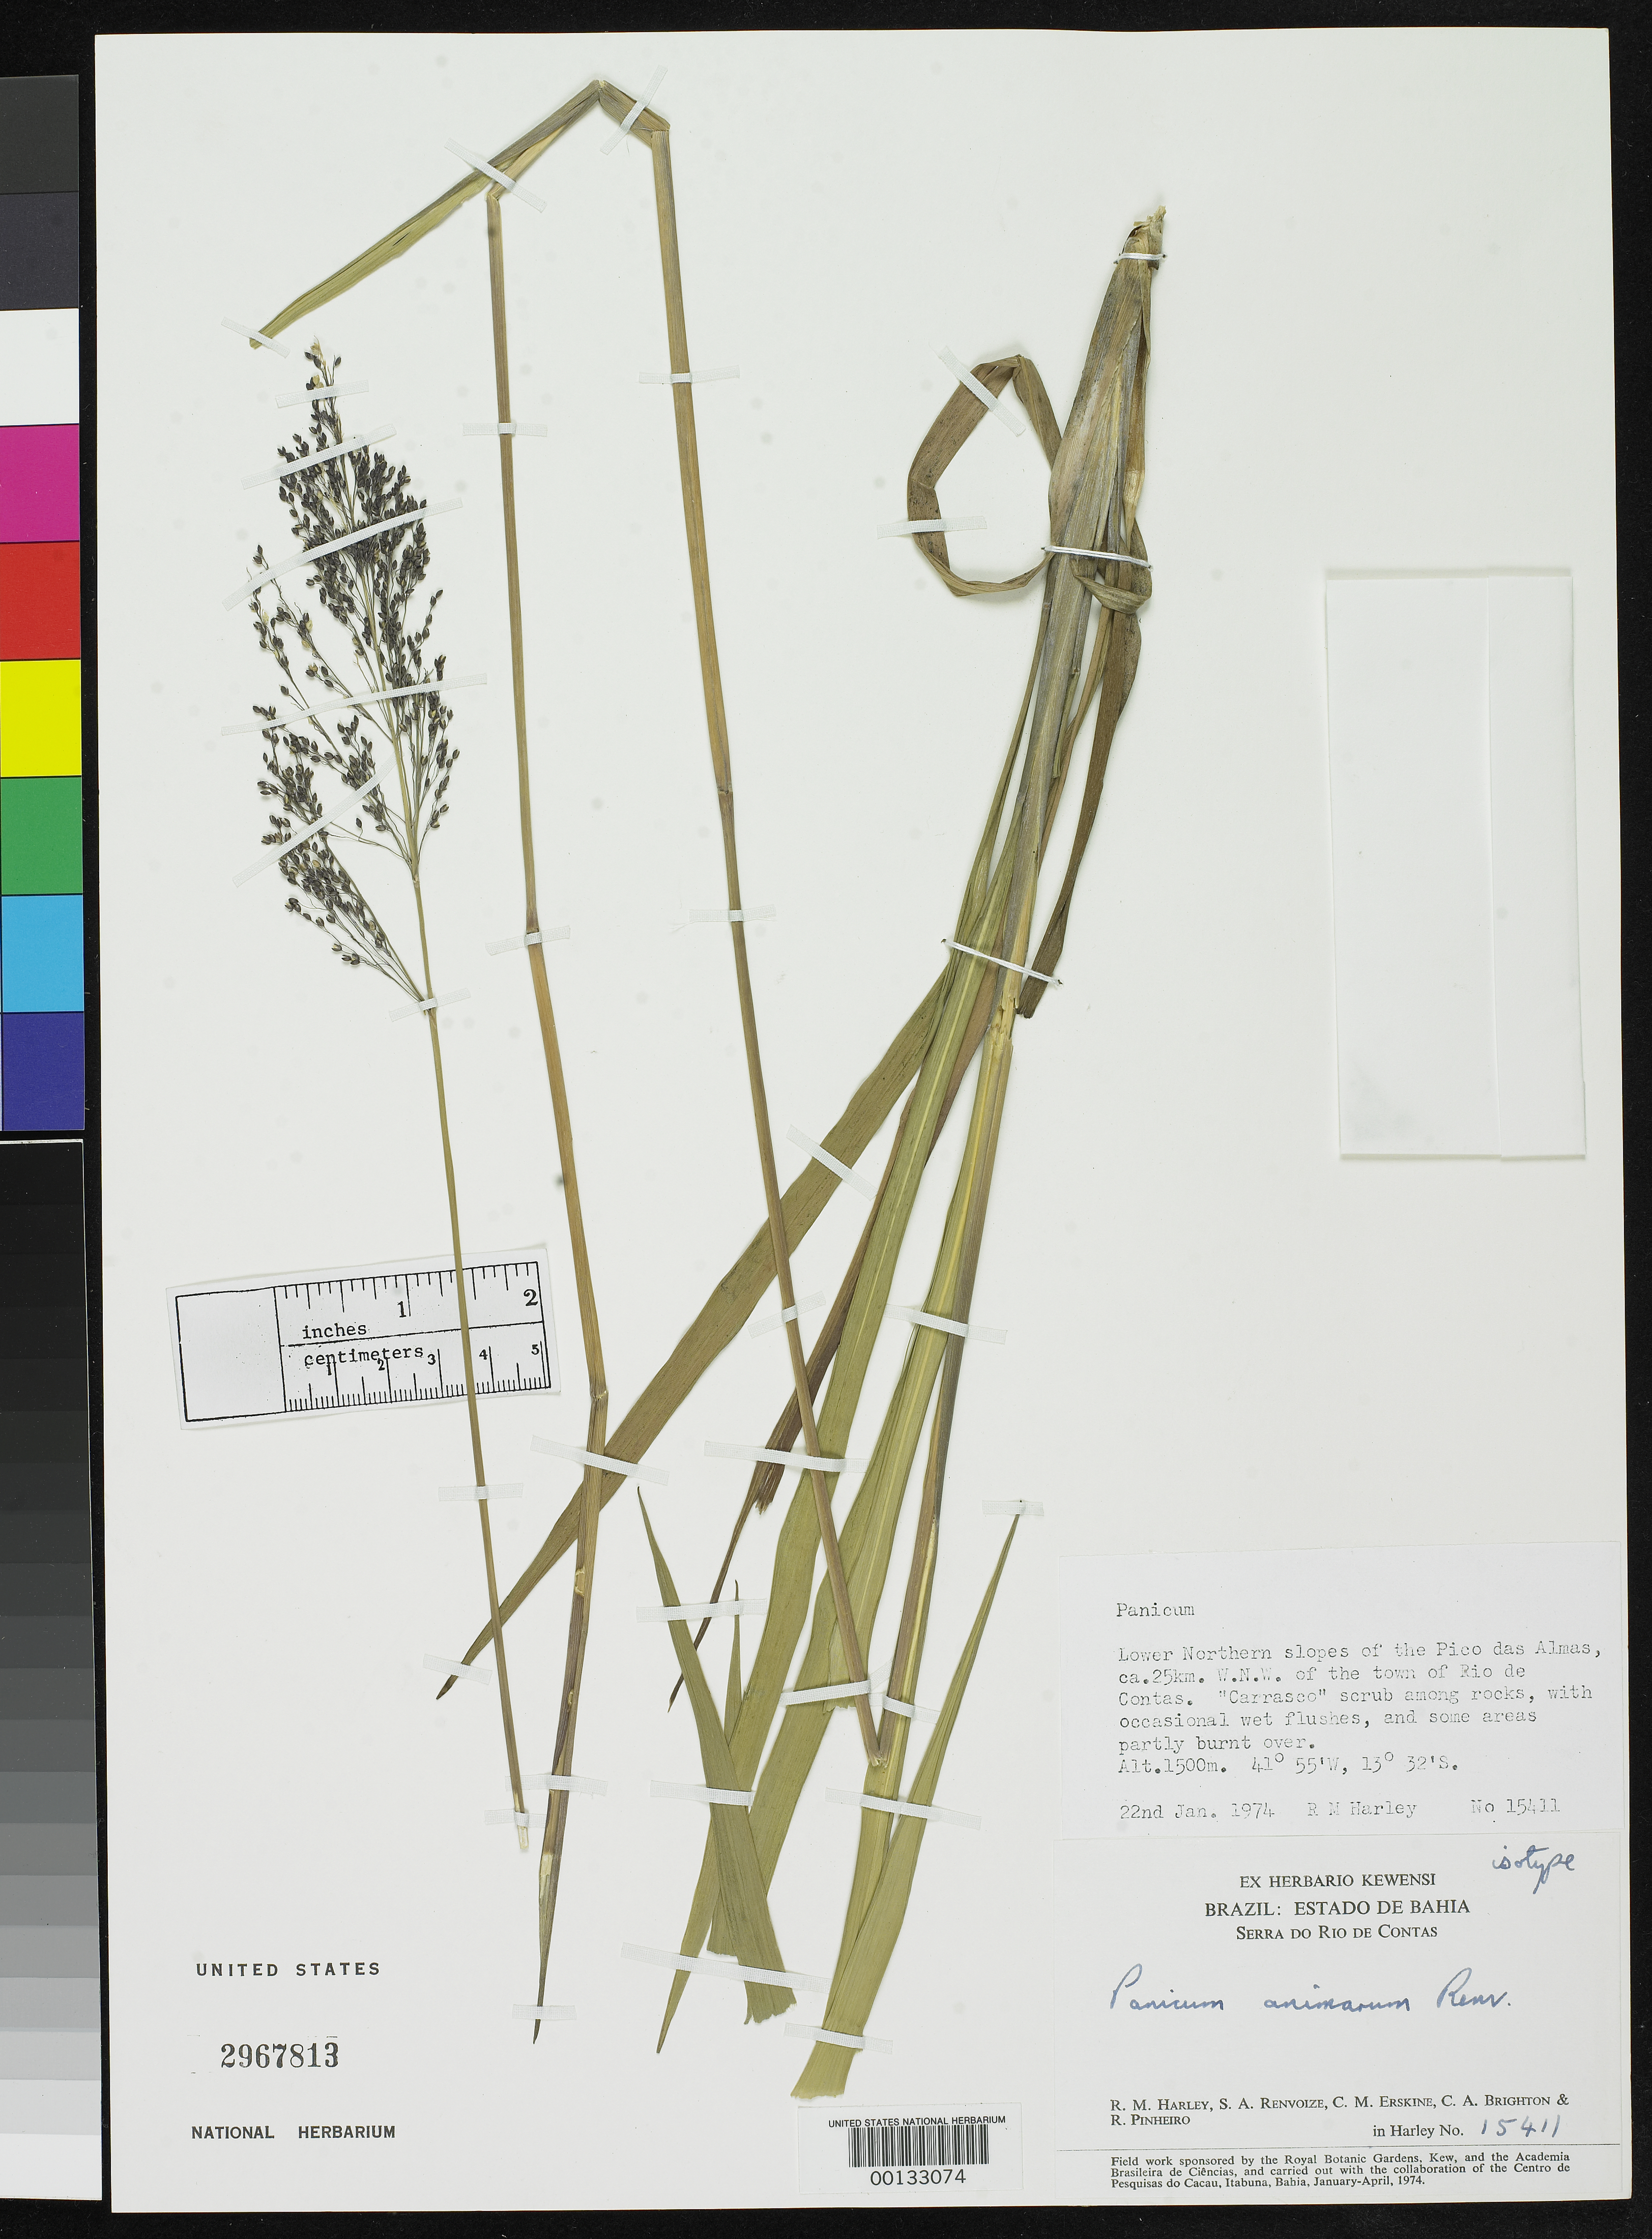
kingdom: Plantae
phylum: Tracheophyta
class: Liliopsida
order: Poales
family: Poaceae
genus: Panicum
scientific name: Panicum animarum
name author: Renvoize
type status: Isotype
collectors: R. M. Harley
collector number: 15411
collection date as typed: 22 Jan 1974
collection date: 1974-01-22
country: Brazil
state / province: Bahia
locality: Pico das Almas, WNW of Rio de Contas.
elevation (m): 1500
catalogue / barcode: US 2967813